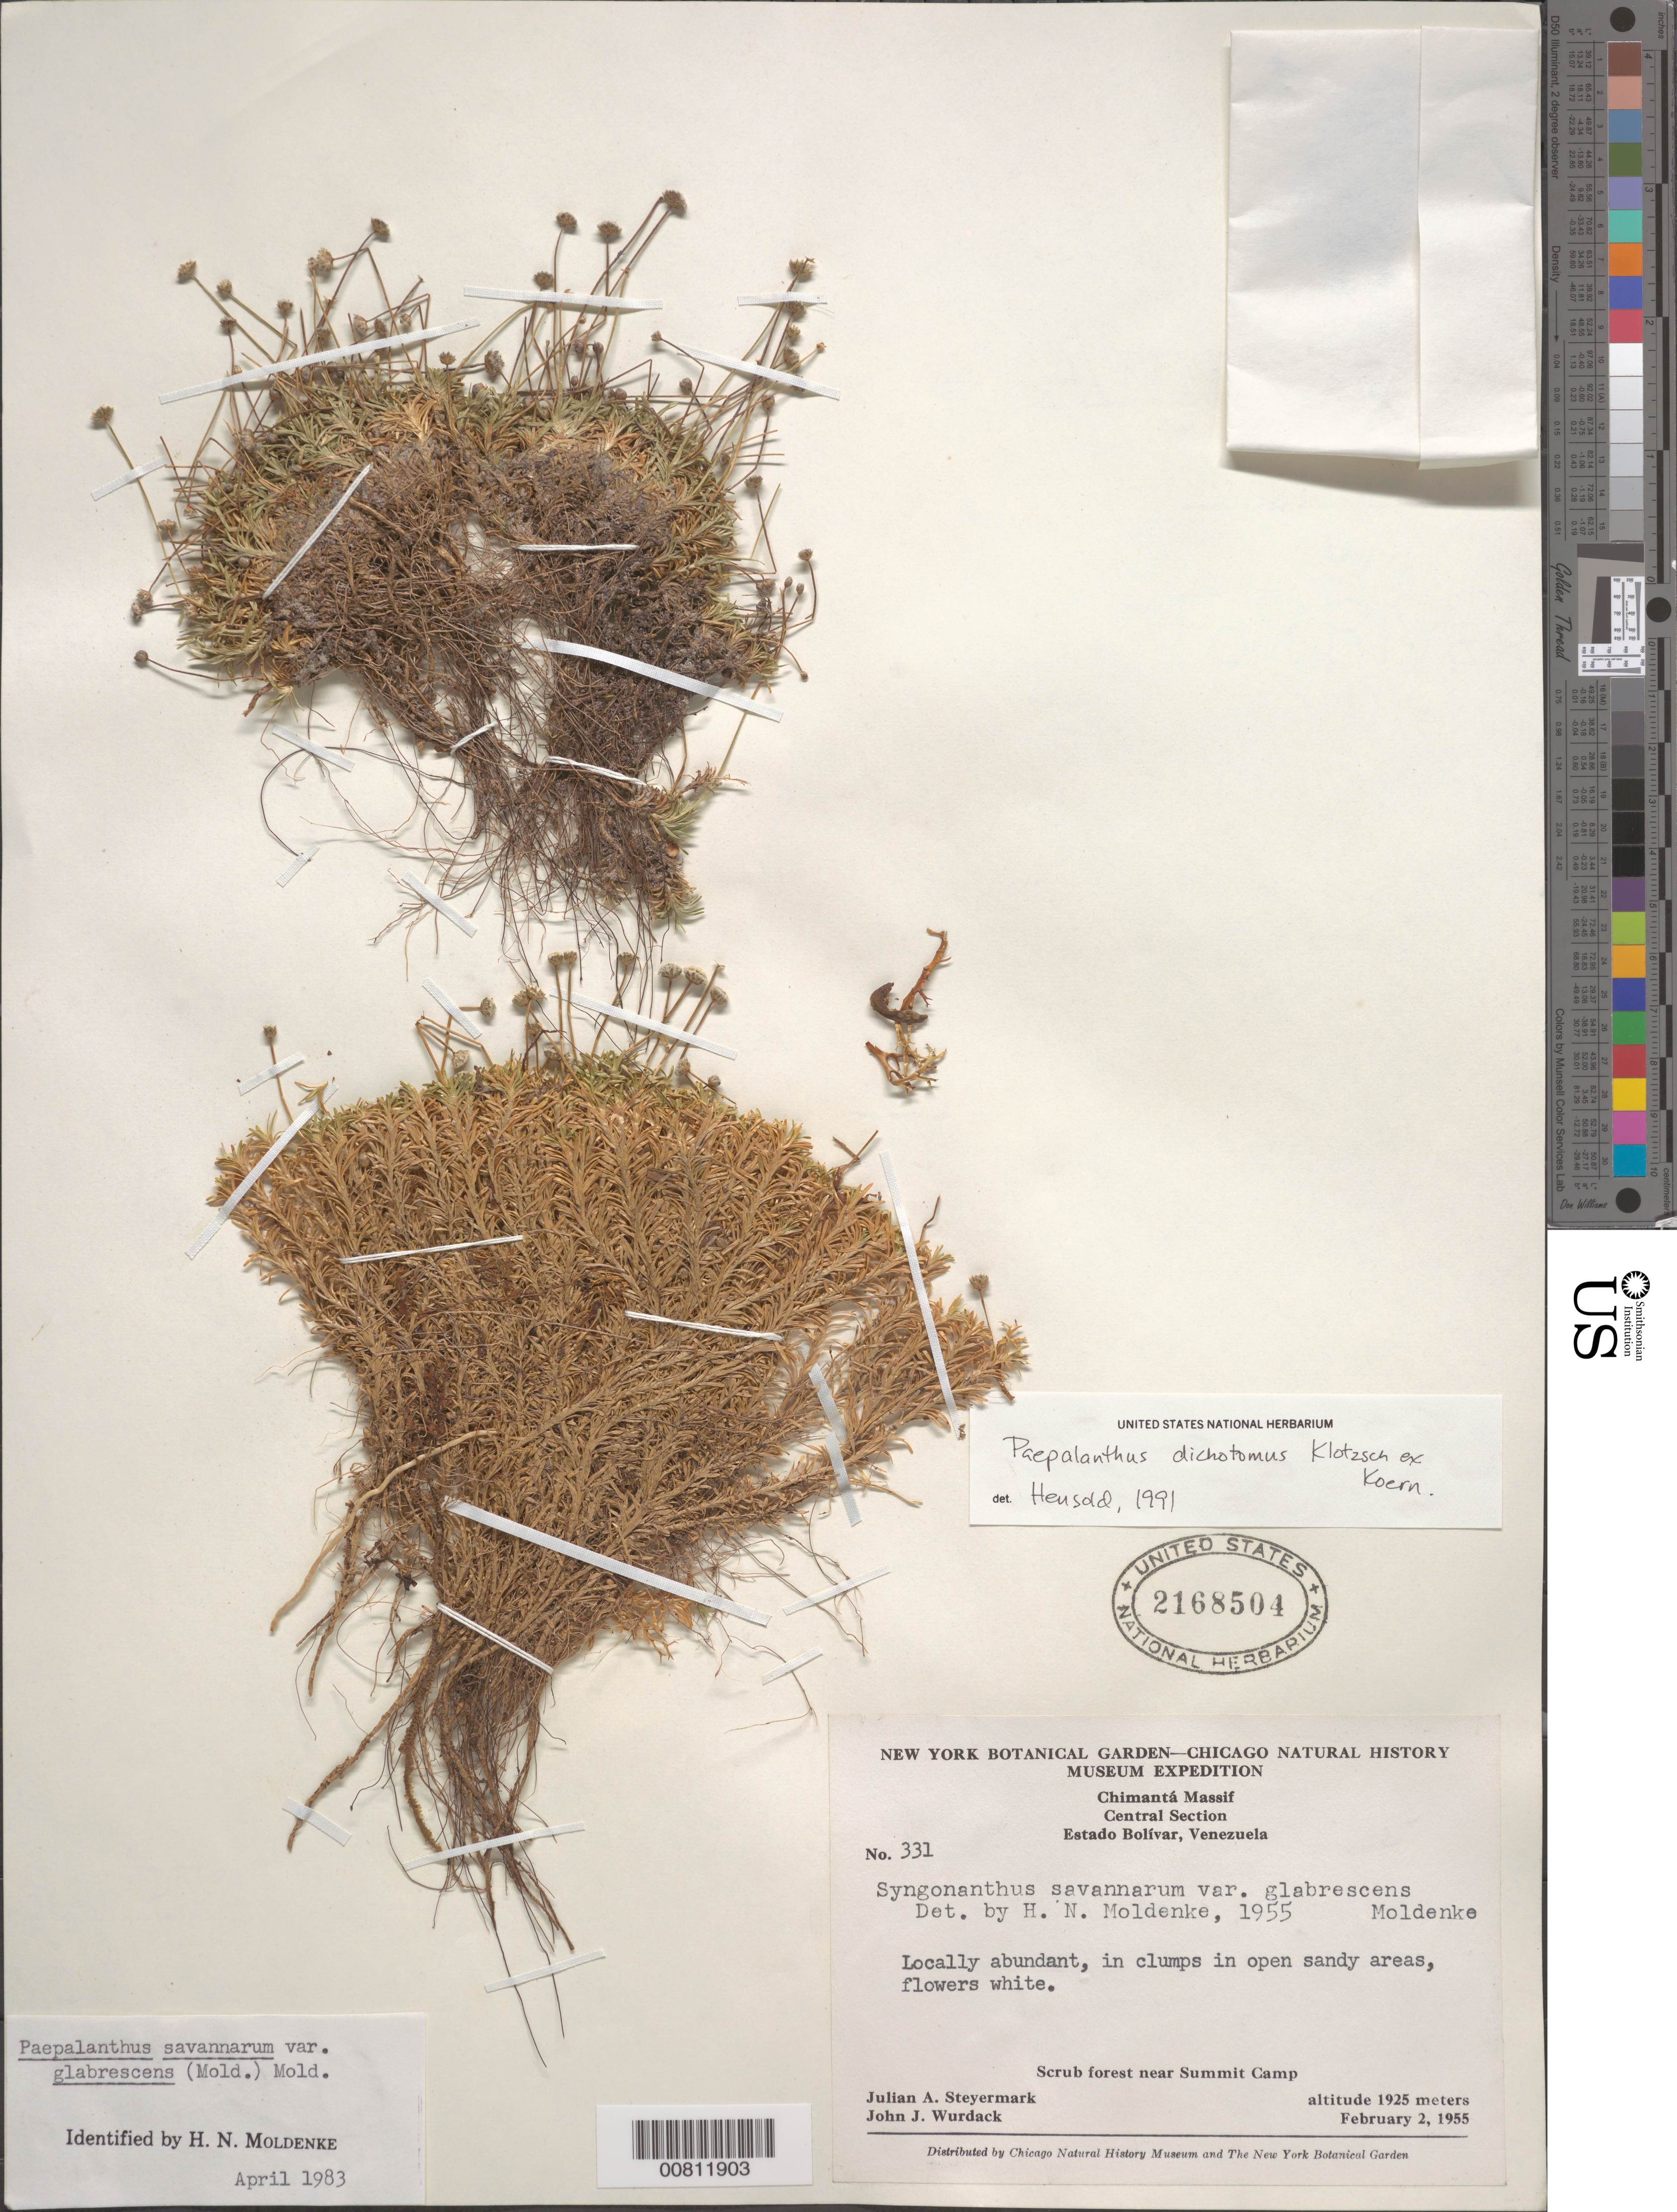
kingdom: Plantae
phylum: Tracheophyta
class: Liliopsida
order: Poales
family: Eriocaulaceae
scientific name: Giuliettia dichotoma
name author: (Klotzsch ex Körn.) Andrino & Sano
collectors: J. Steyermark & J. J. Wurdack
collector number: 55 331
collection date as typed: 2-Feb-55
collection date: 1955-02-02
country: Venezuela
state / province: Bolívar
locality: Chimantá Massif, Central Section, near Summit Camp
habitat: Scrub forest; in open sandy areas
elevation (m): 1925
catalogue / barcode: US 2168504